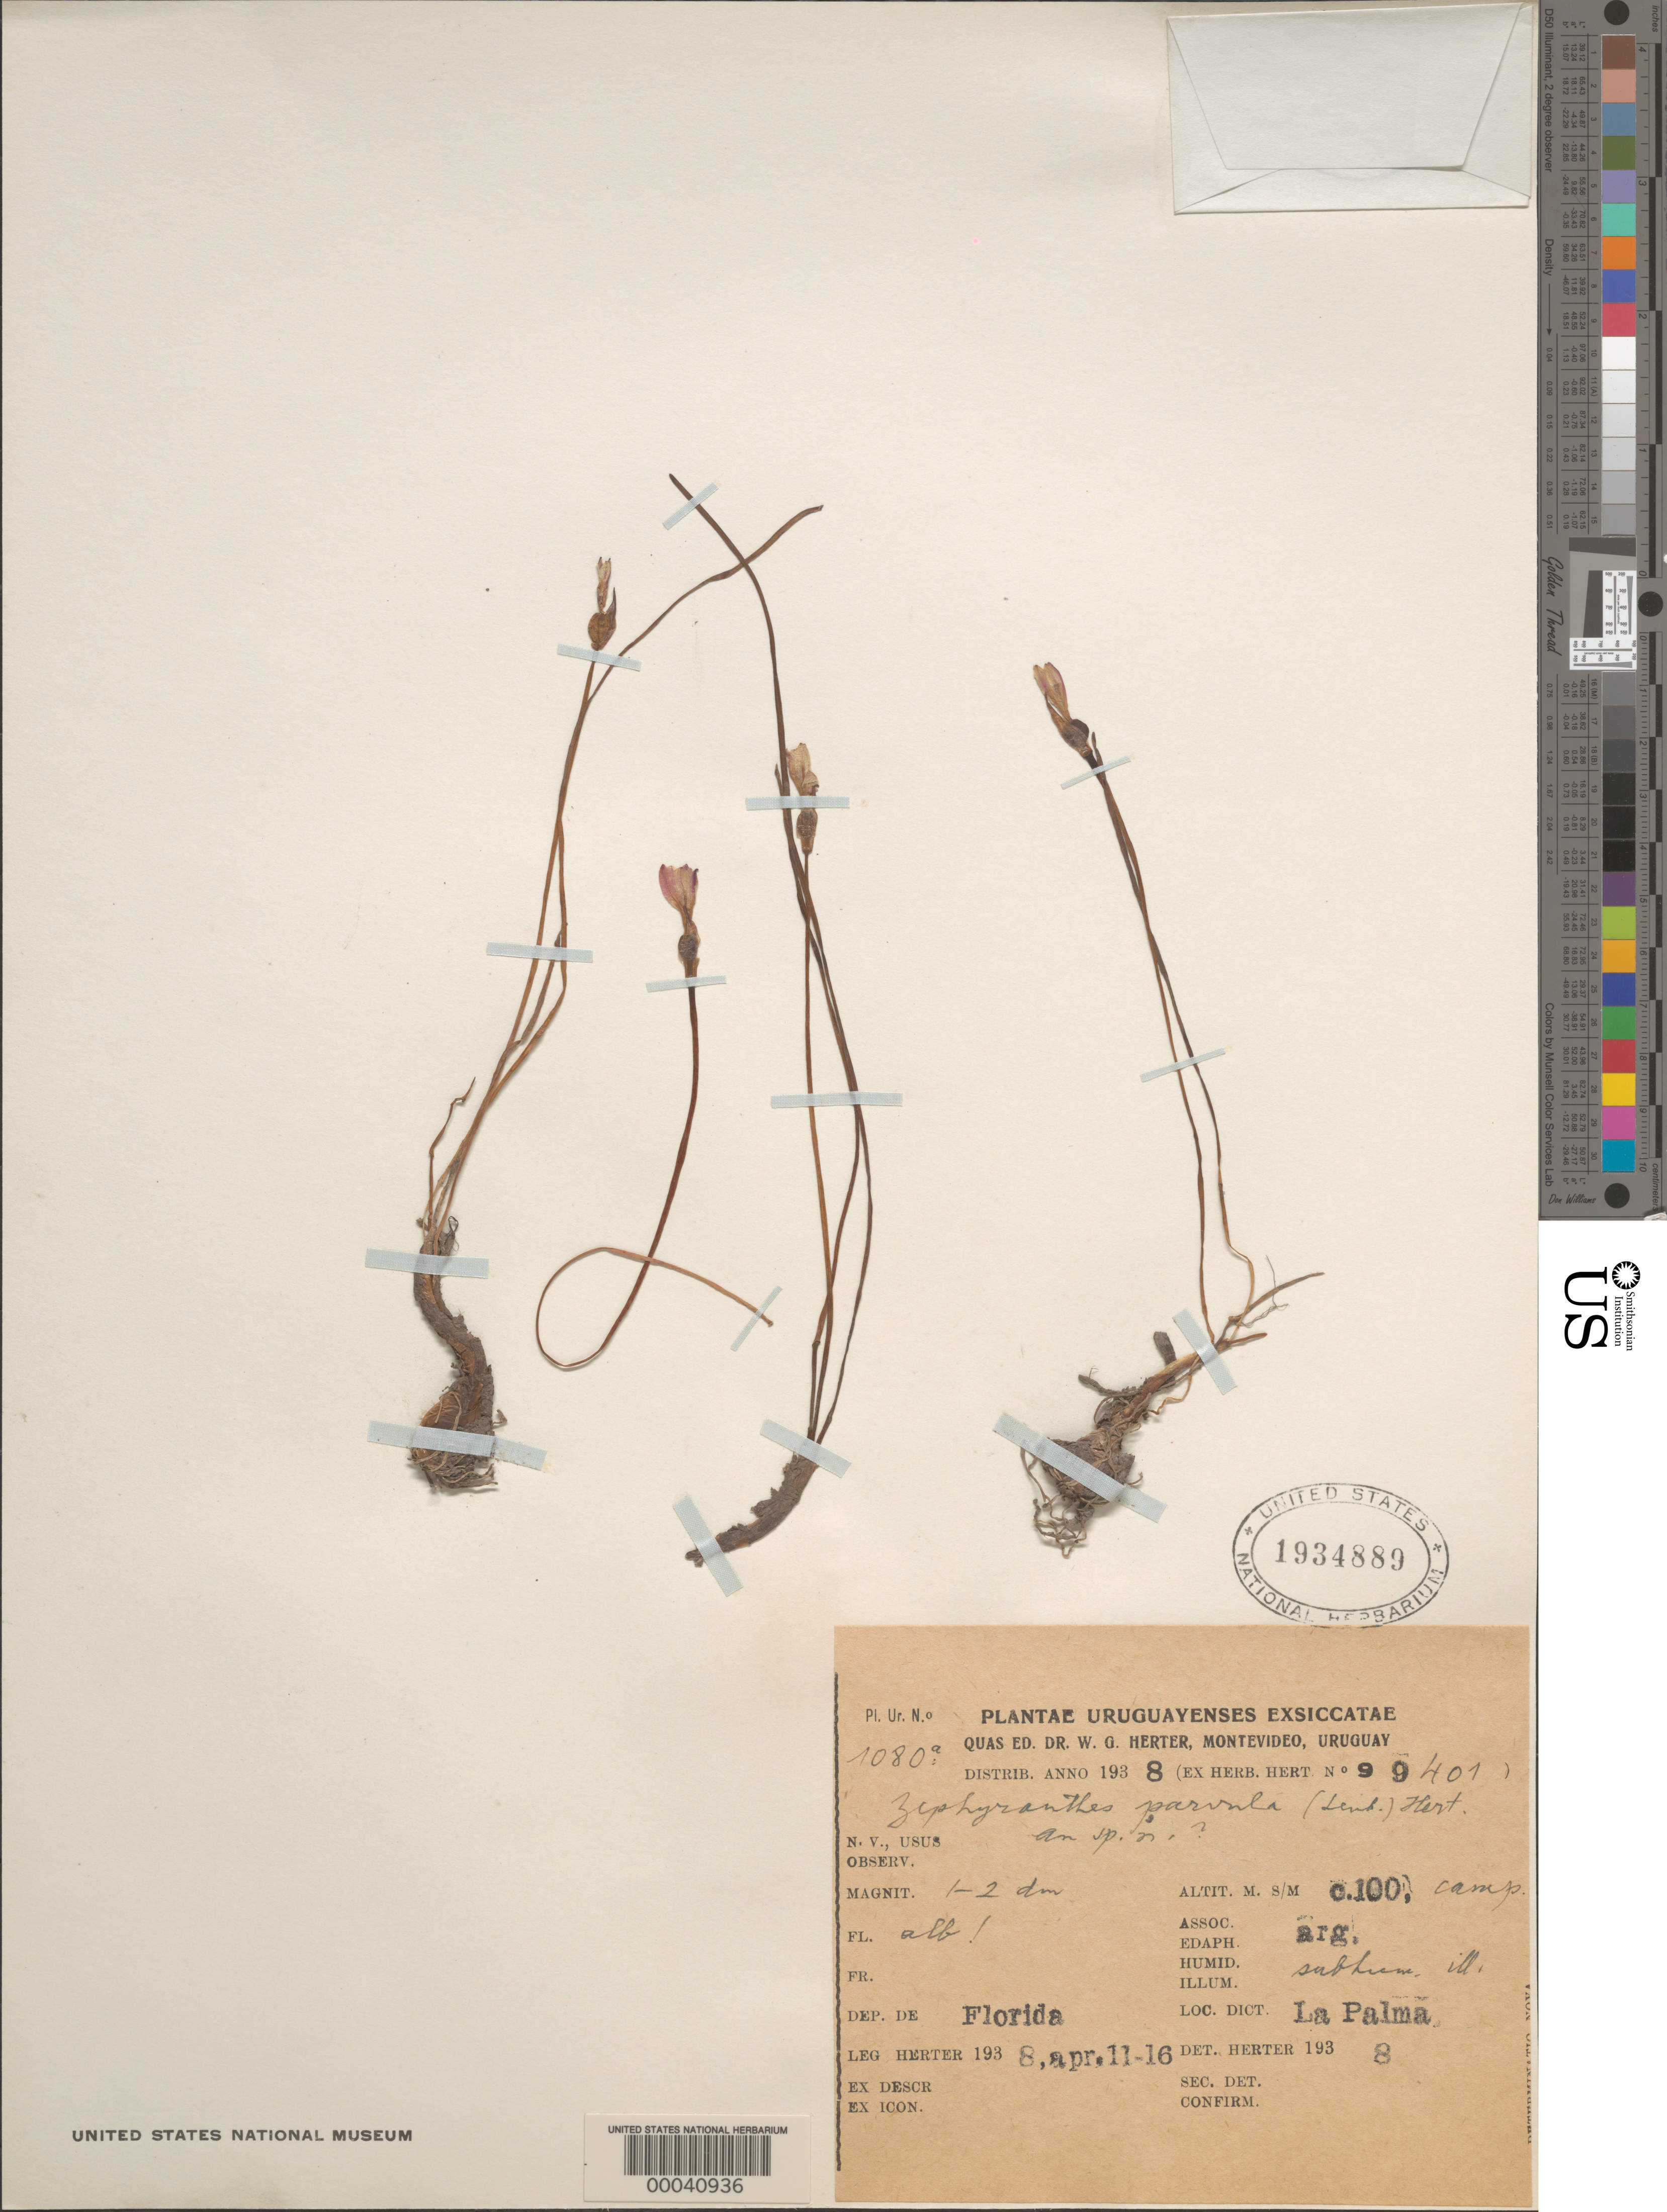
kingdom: Plantae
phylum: Tracheophyta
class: Liliopsida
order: Asparagales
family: Amaryllidaceae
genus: Zephyranthes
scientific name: Zephyranthes parvula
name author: Killip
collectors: W. G. Herter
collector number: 1080a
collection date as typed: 11 Apr 1938 to 16 Apr 1938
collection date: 1938-04-11/1938-04-16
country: Uruguay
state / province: Florida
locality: La palma plateau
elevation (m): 100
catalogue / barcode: US 1934889